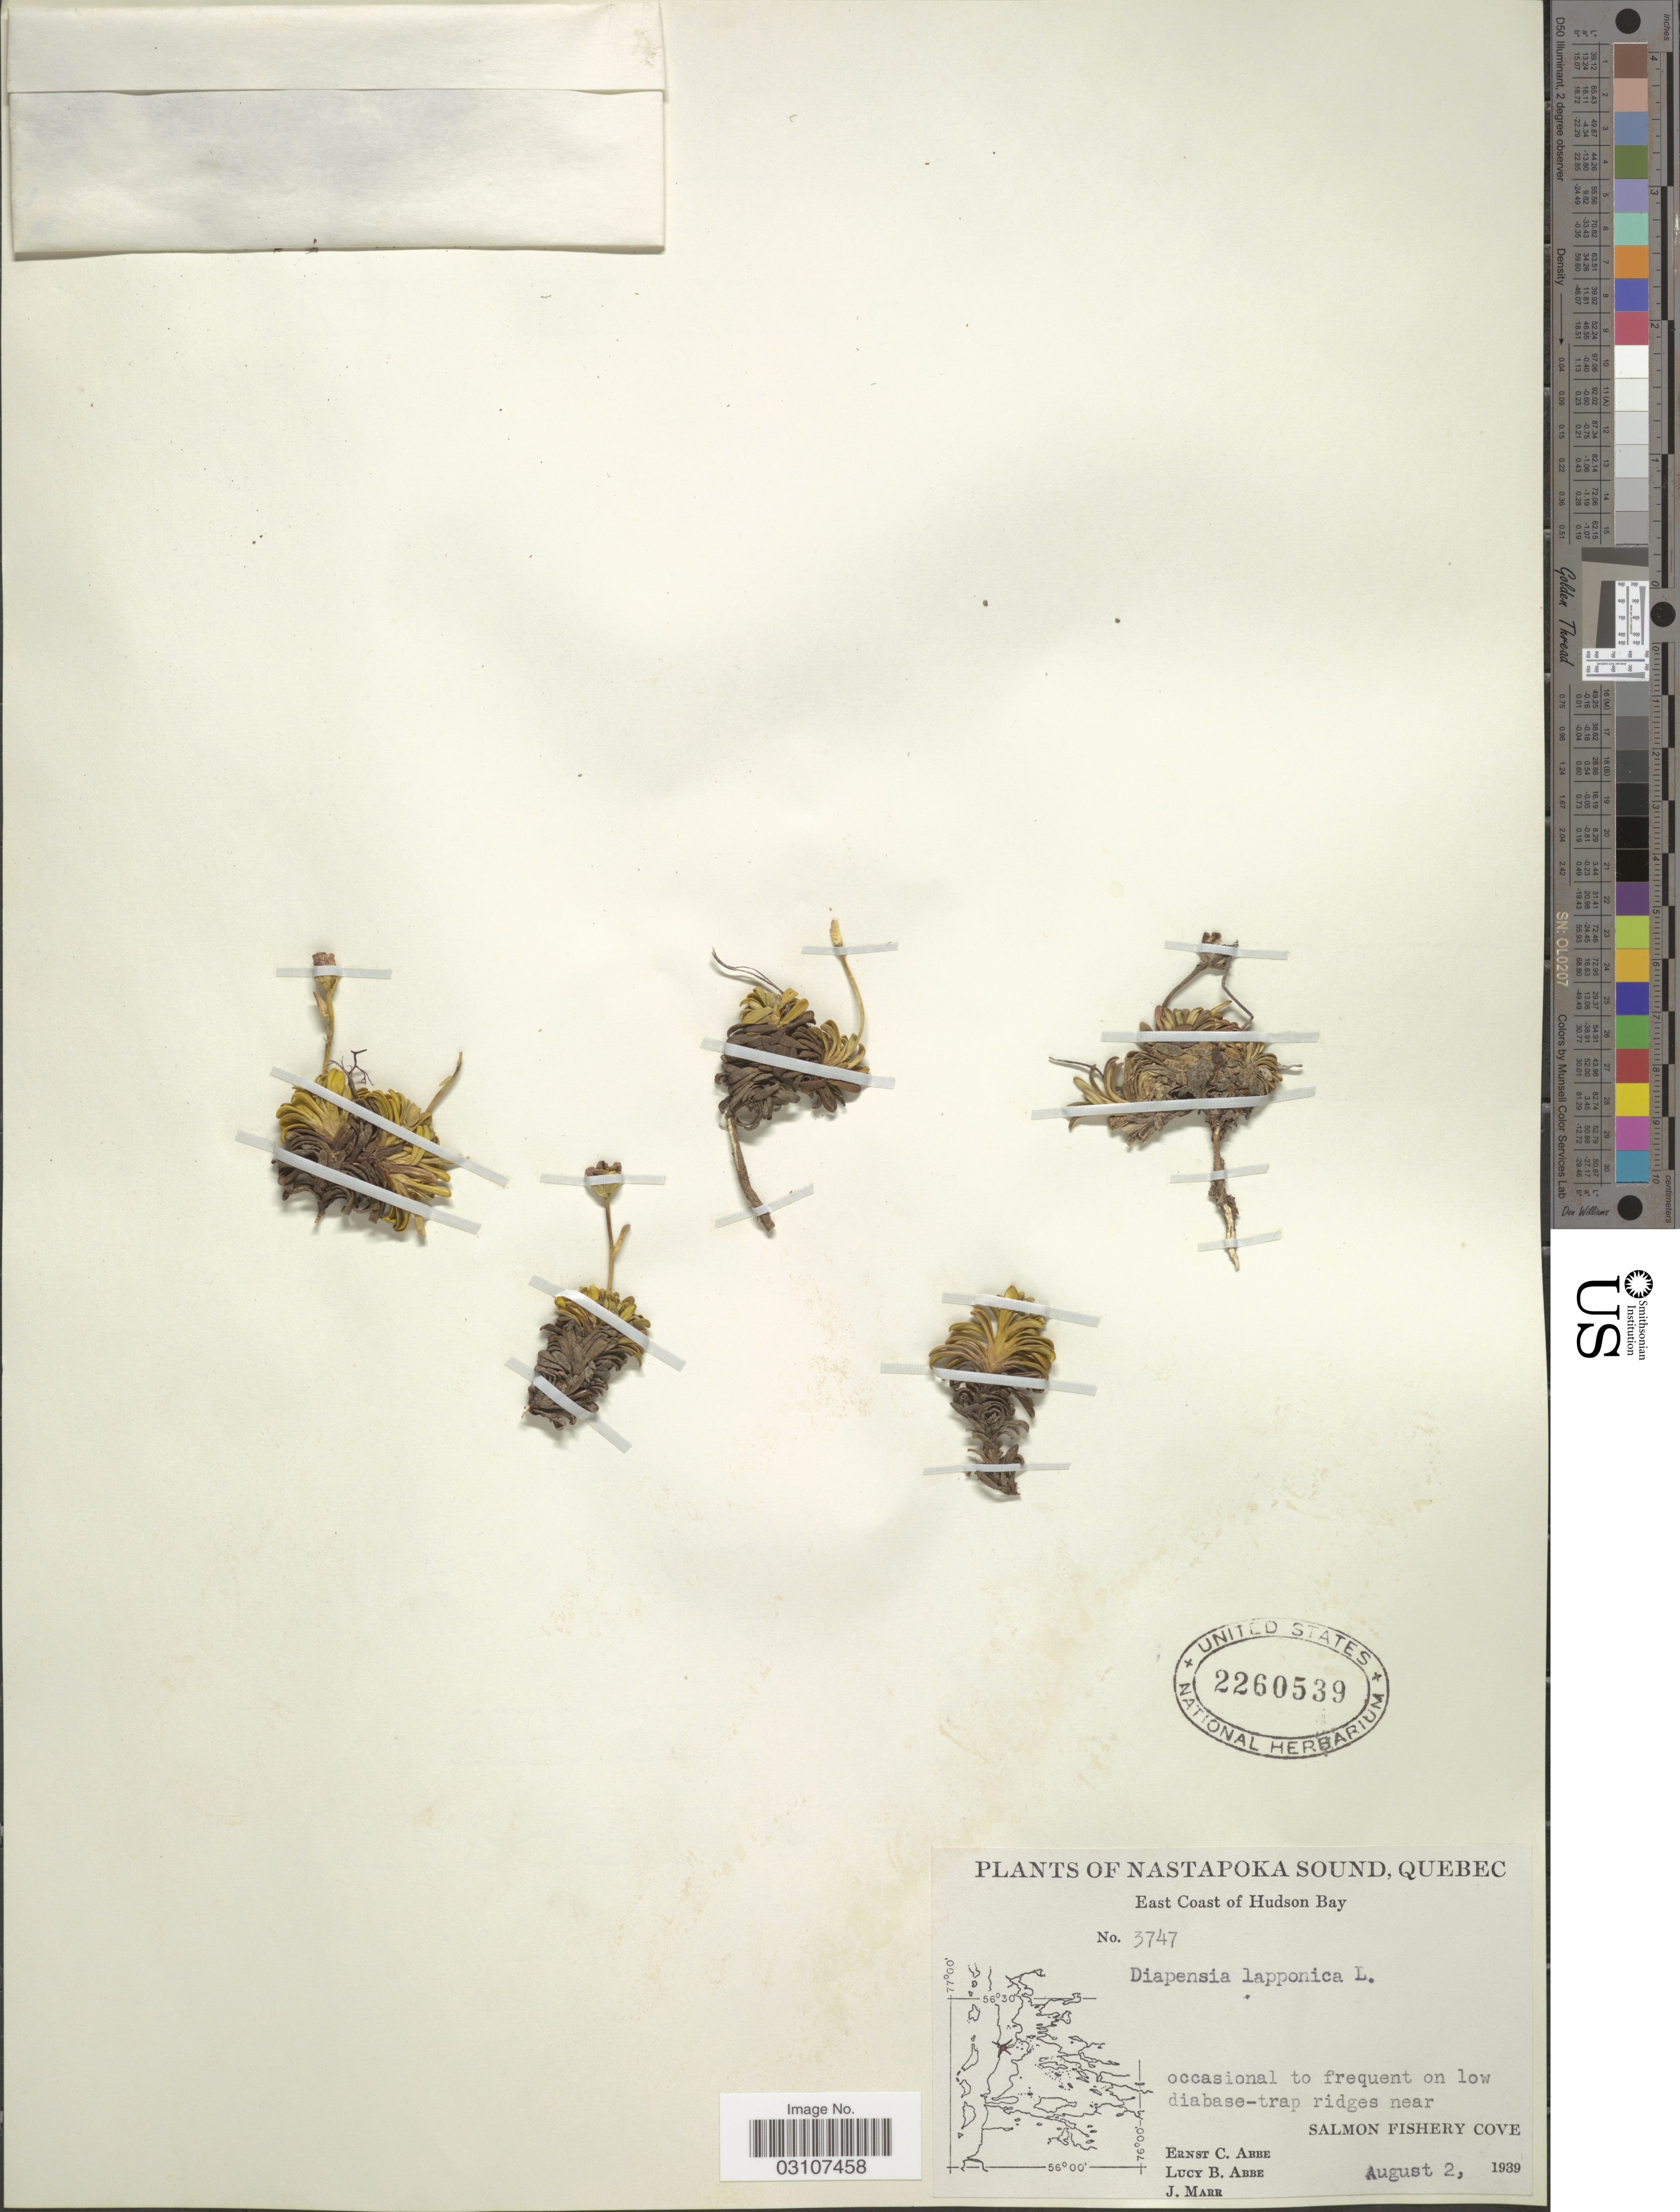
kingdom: Plantae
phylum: Tracheophyta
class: Magnoliopsida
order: Ericales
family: Diapensiaceae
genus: Diapensia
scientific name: Diapensia lapponica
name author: L.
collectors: E. C. Abbe, L. B. Abbe & J. Marr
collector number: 3747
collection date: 1939-08-02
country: Canada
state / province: Quebec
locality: Nastapoka Sound. East Coast of Hudson Bay. Occasional to frequent on low diabase-trap ridges near Salmon Fishery Cove.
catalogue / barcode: US 2260539